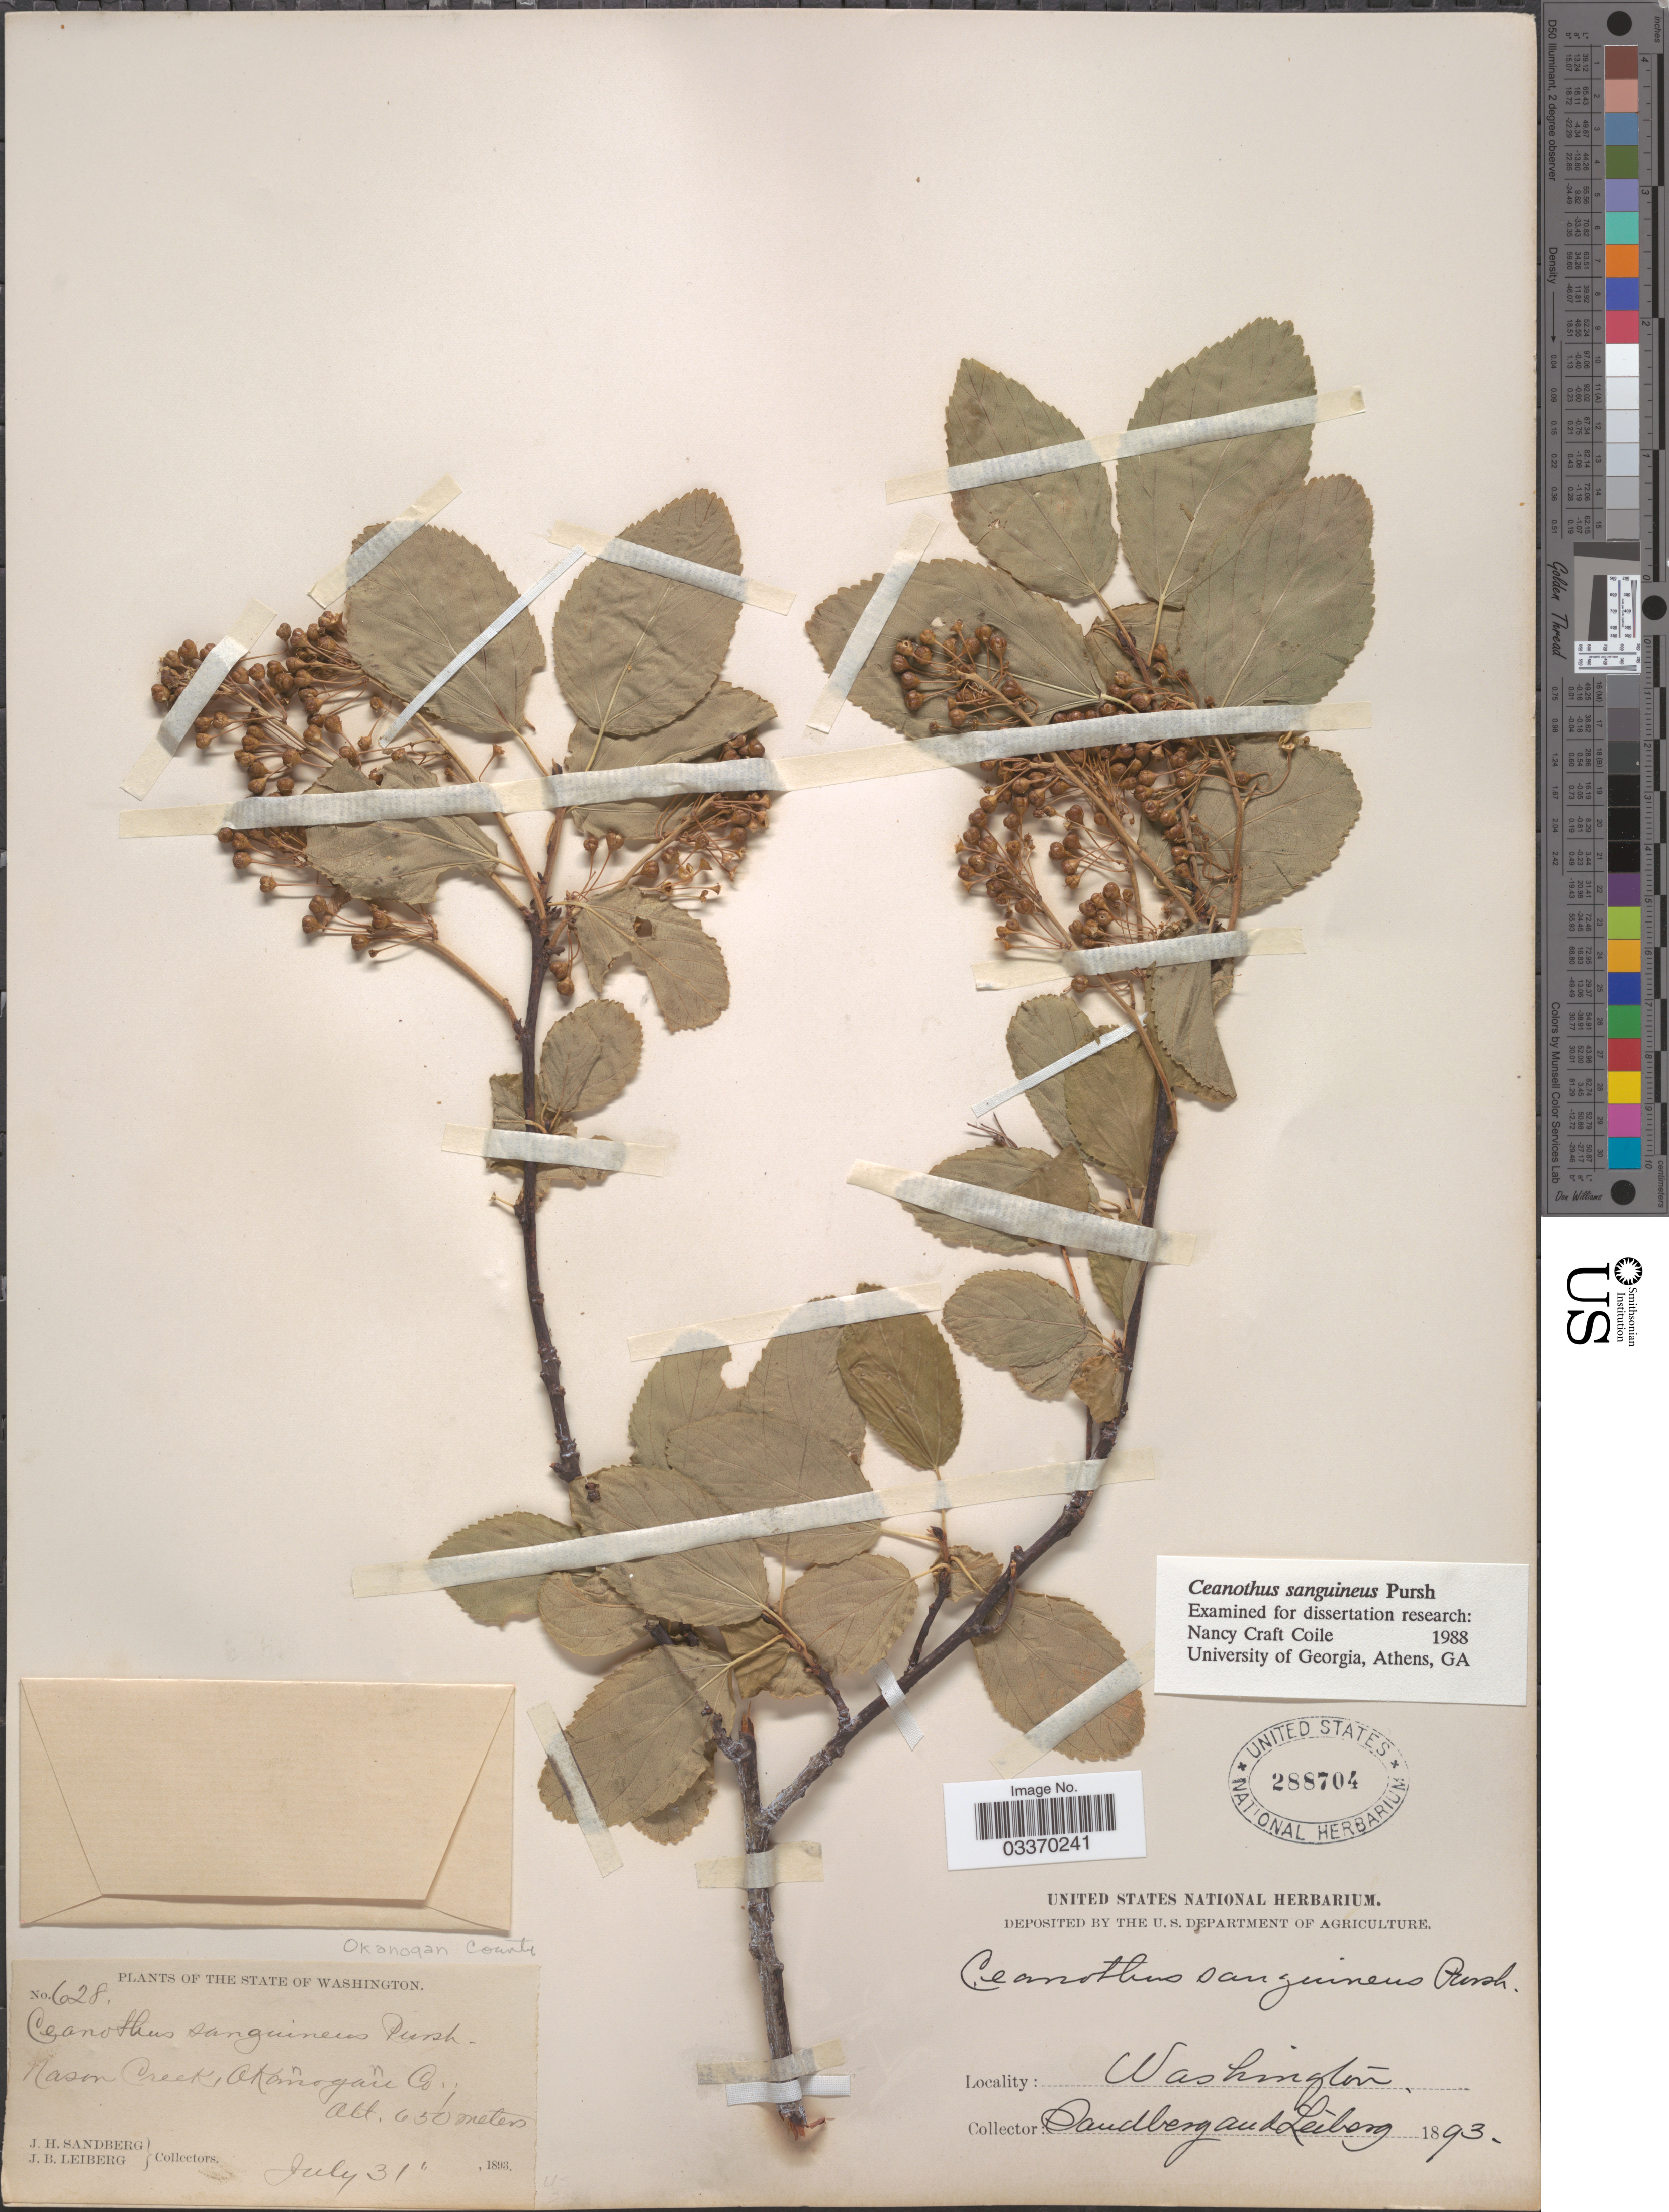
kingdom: Plantae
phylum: Tracheophyta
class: Magnoliopsida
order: Rosales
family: Rhamnaceae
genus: Ceanothus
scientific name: Ceanothus sanguineus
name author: Pursh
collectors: J. H. Sandberg & J. B. Leiberg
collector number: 628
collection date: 1893-07-31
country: United States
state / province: Washington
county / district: Okanogan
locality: Mason Creek, Okanogan County.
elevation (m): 650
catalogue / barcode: US 288704